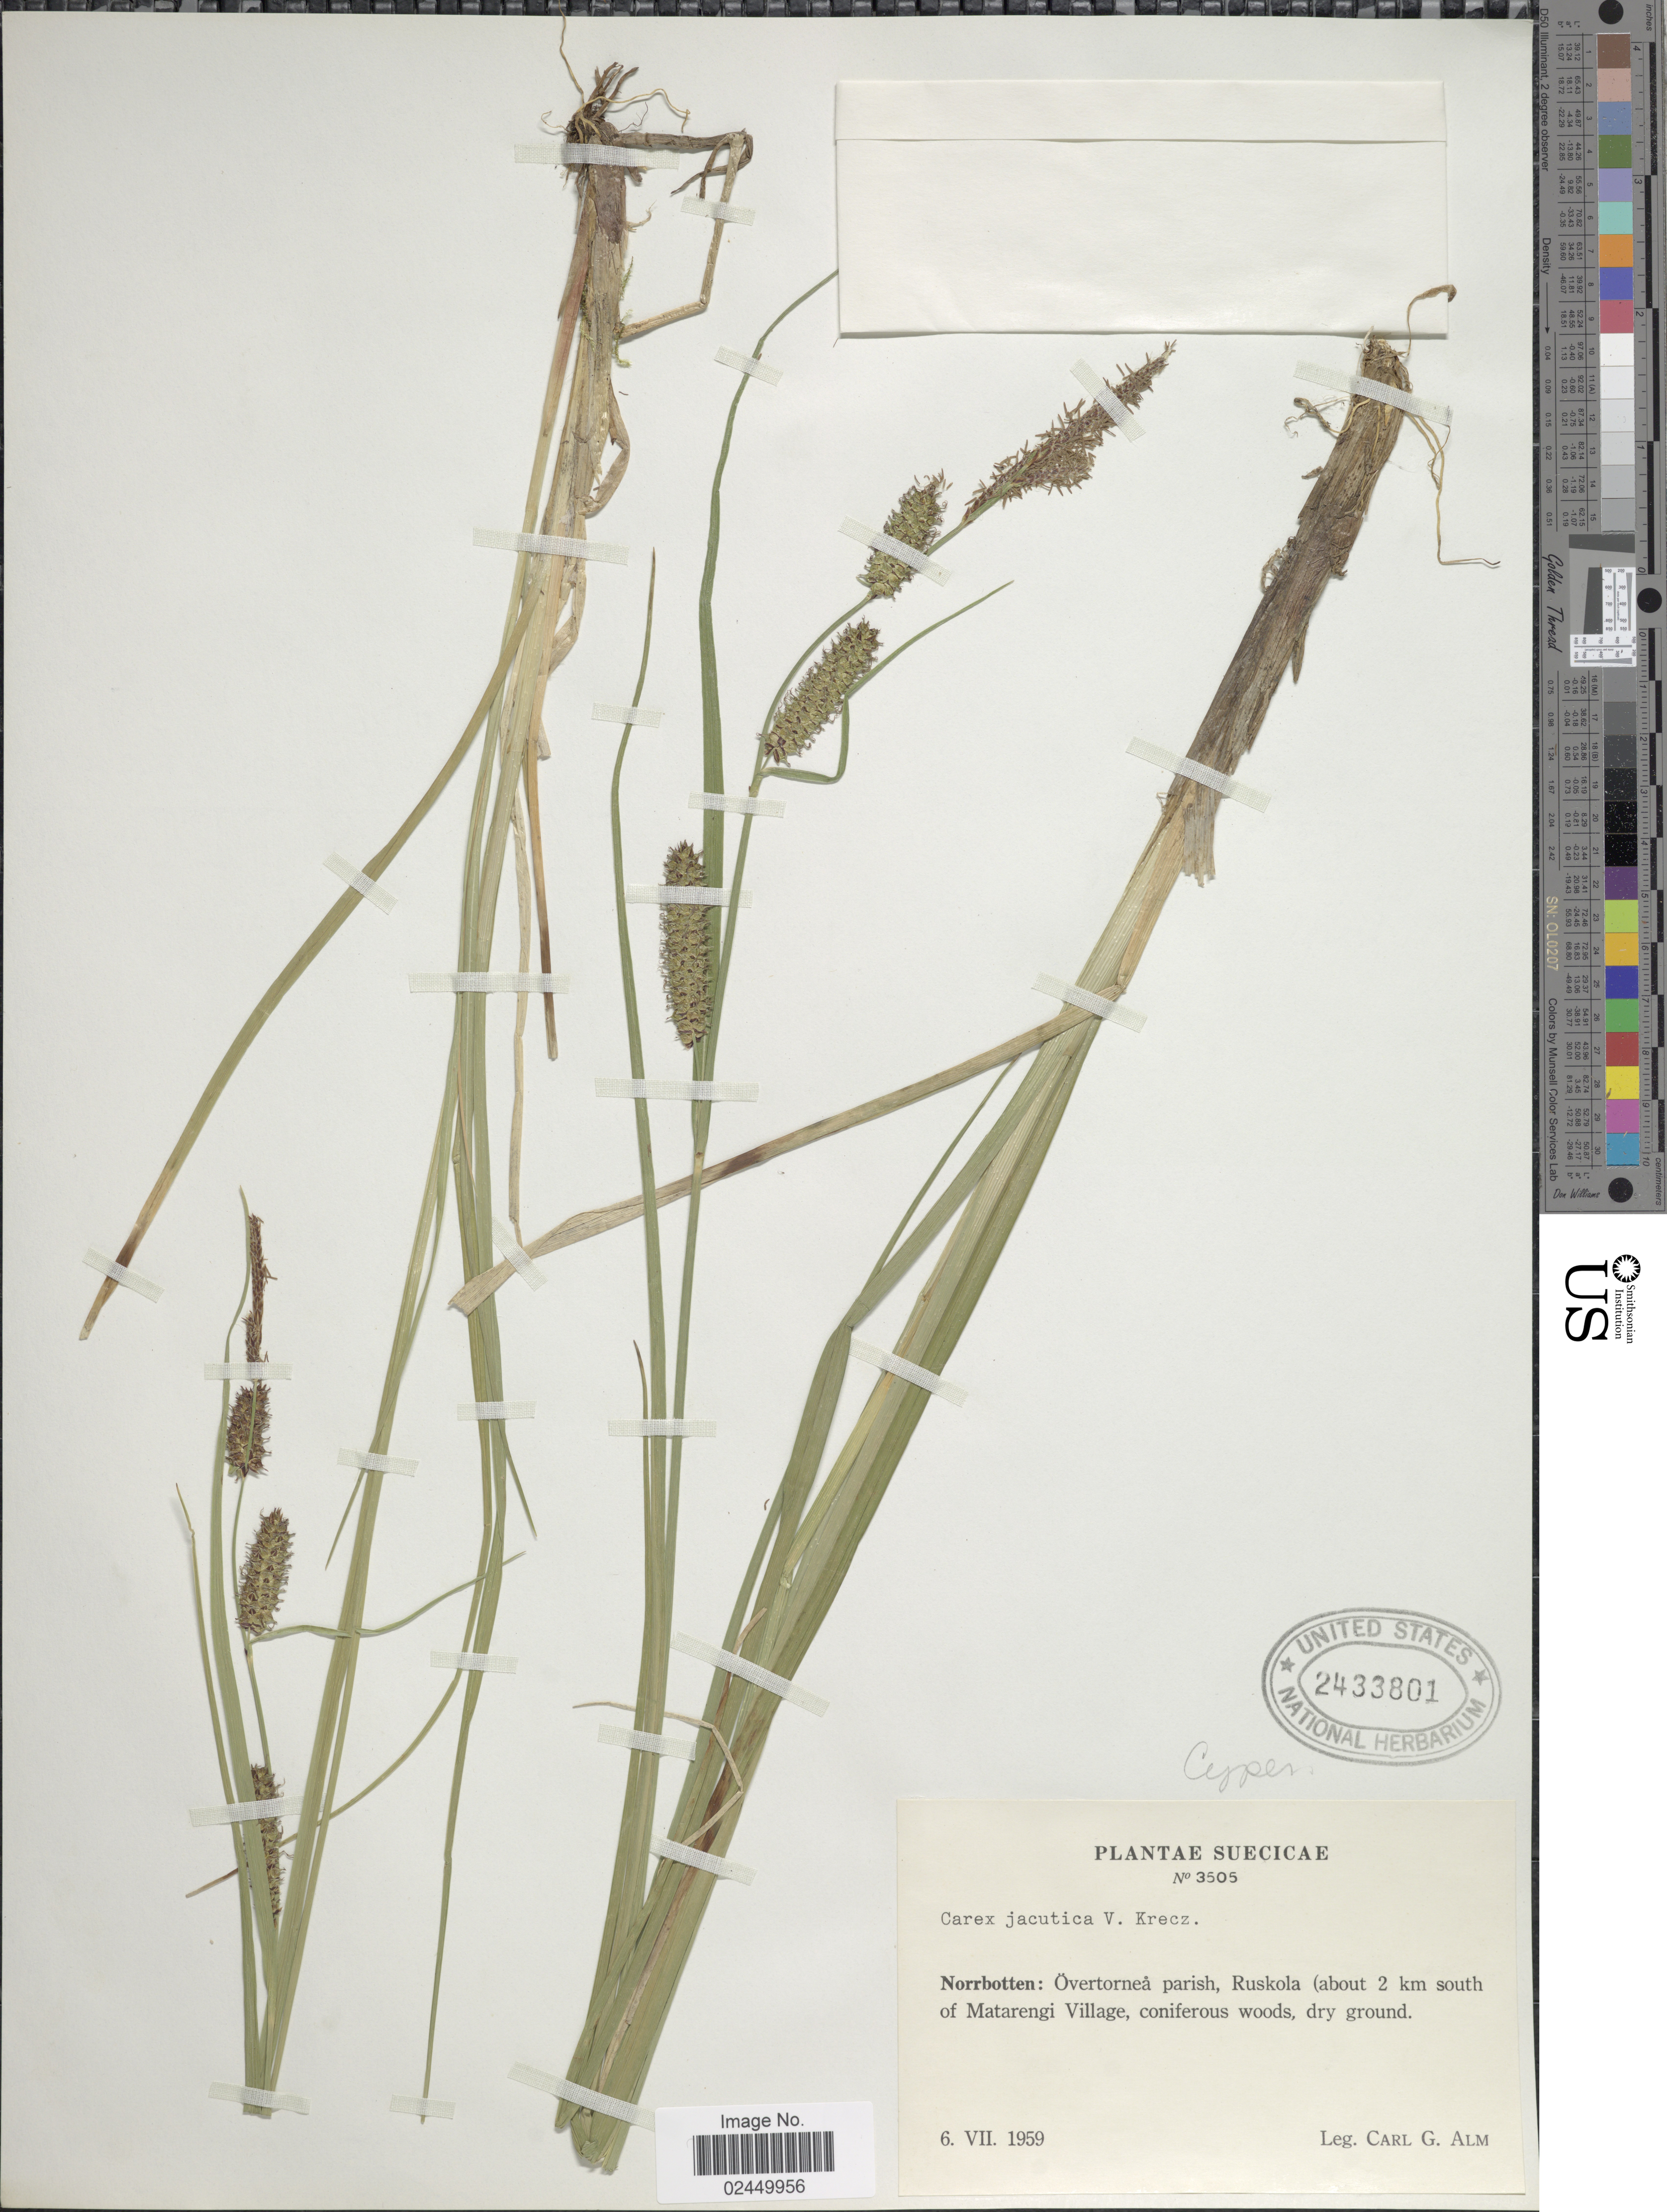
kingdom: Plantae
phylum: Tracheophyta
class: Liliopsida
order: Poales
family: Cyperaceae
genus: Carex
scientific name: Carex jacutica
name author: V.I. Krecz.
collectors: C. G. Alm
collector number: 3505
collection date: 1959-07-06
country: Sweden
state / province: Norrbotten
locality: Suecicae. Norrbotten: Overtornea parish, Ruskola (about 2 km south of Matarengi Village, coniferous woods, dry ground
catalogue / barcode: US 2433801